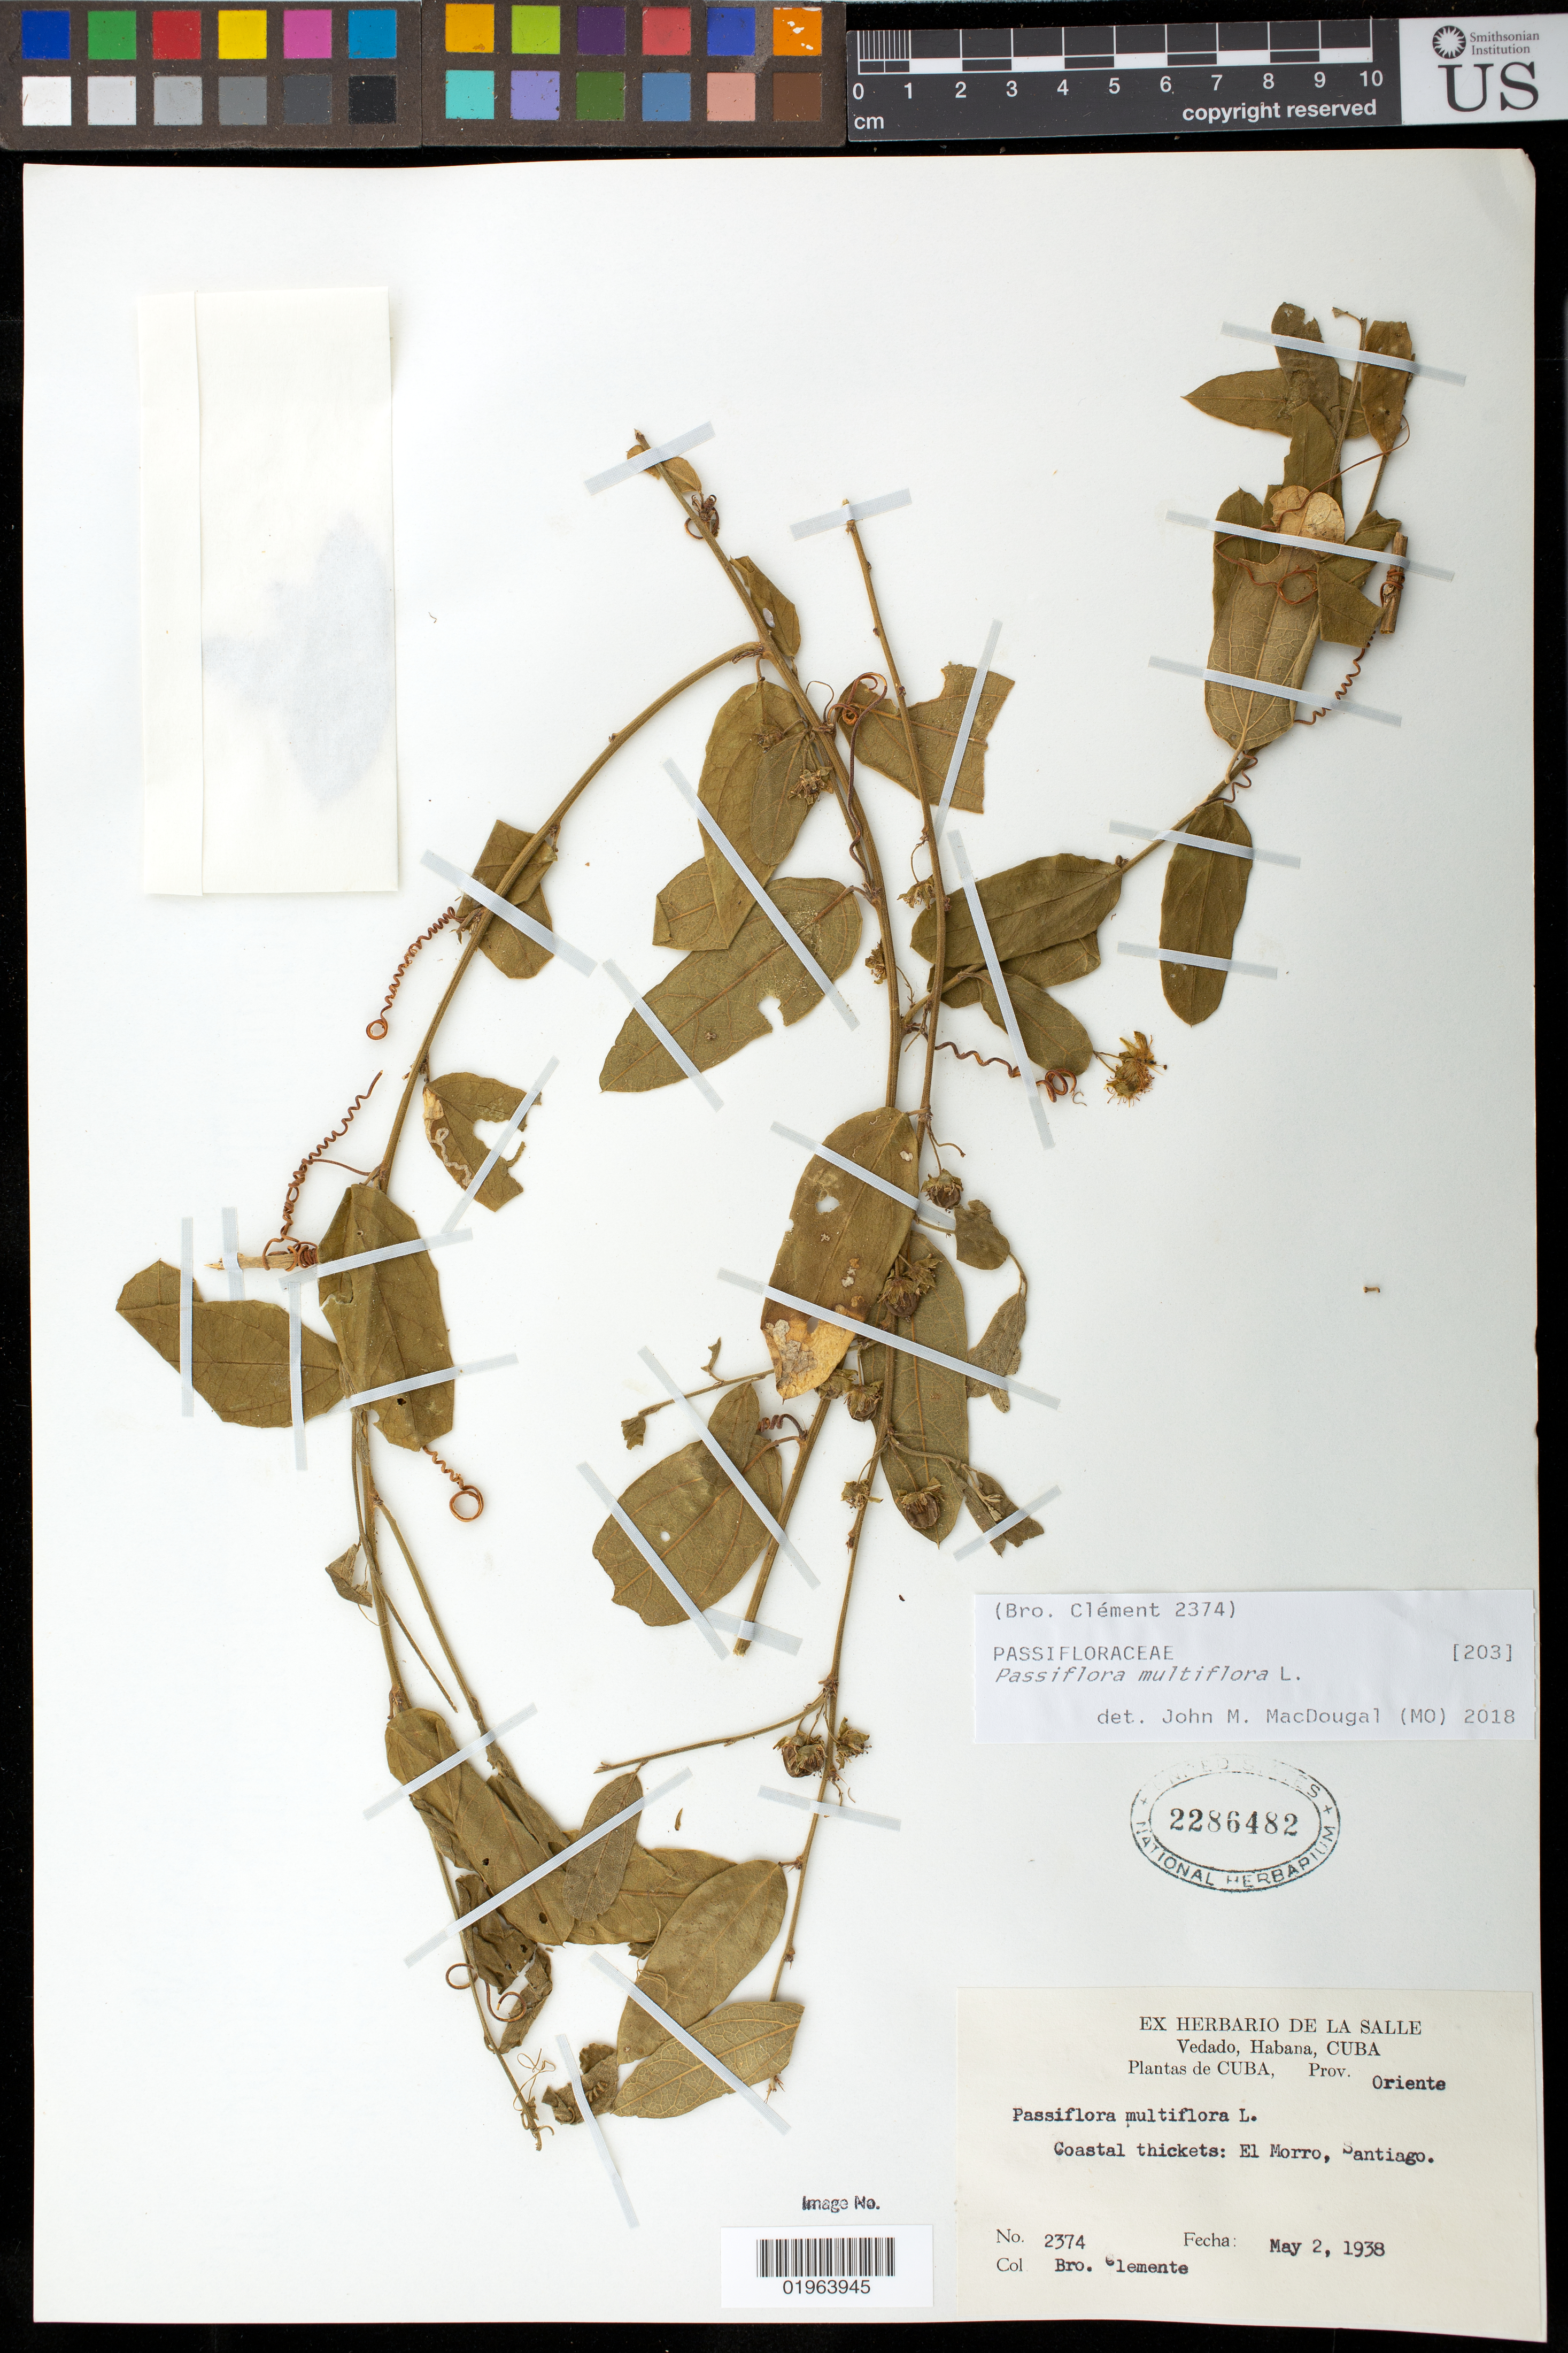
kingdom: Plantae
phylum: Tracheophyta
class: Magnoliopsida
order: Malpighiales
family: Passifloraceae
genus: Passiflora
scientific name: Passiflora multiflora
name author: L.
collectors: Bro. Clemente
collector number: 2374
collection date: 1938-05-02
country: Cuba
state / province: Santiago de Cuba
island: Cuba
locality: El Morro, Santiago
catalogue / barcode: US 2286482